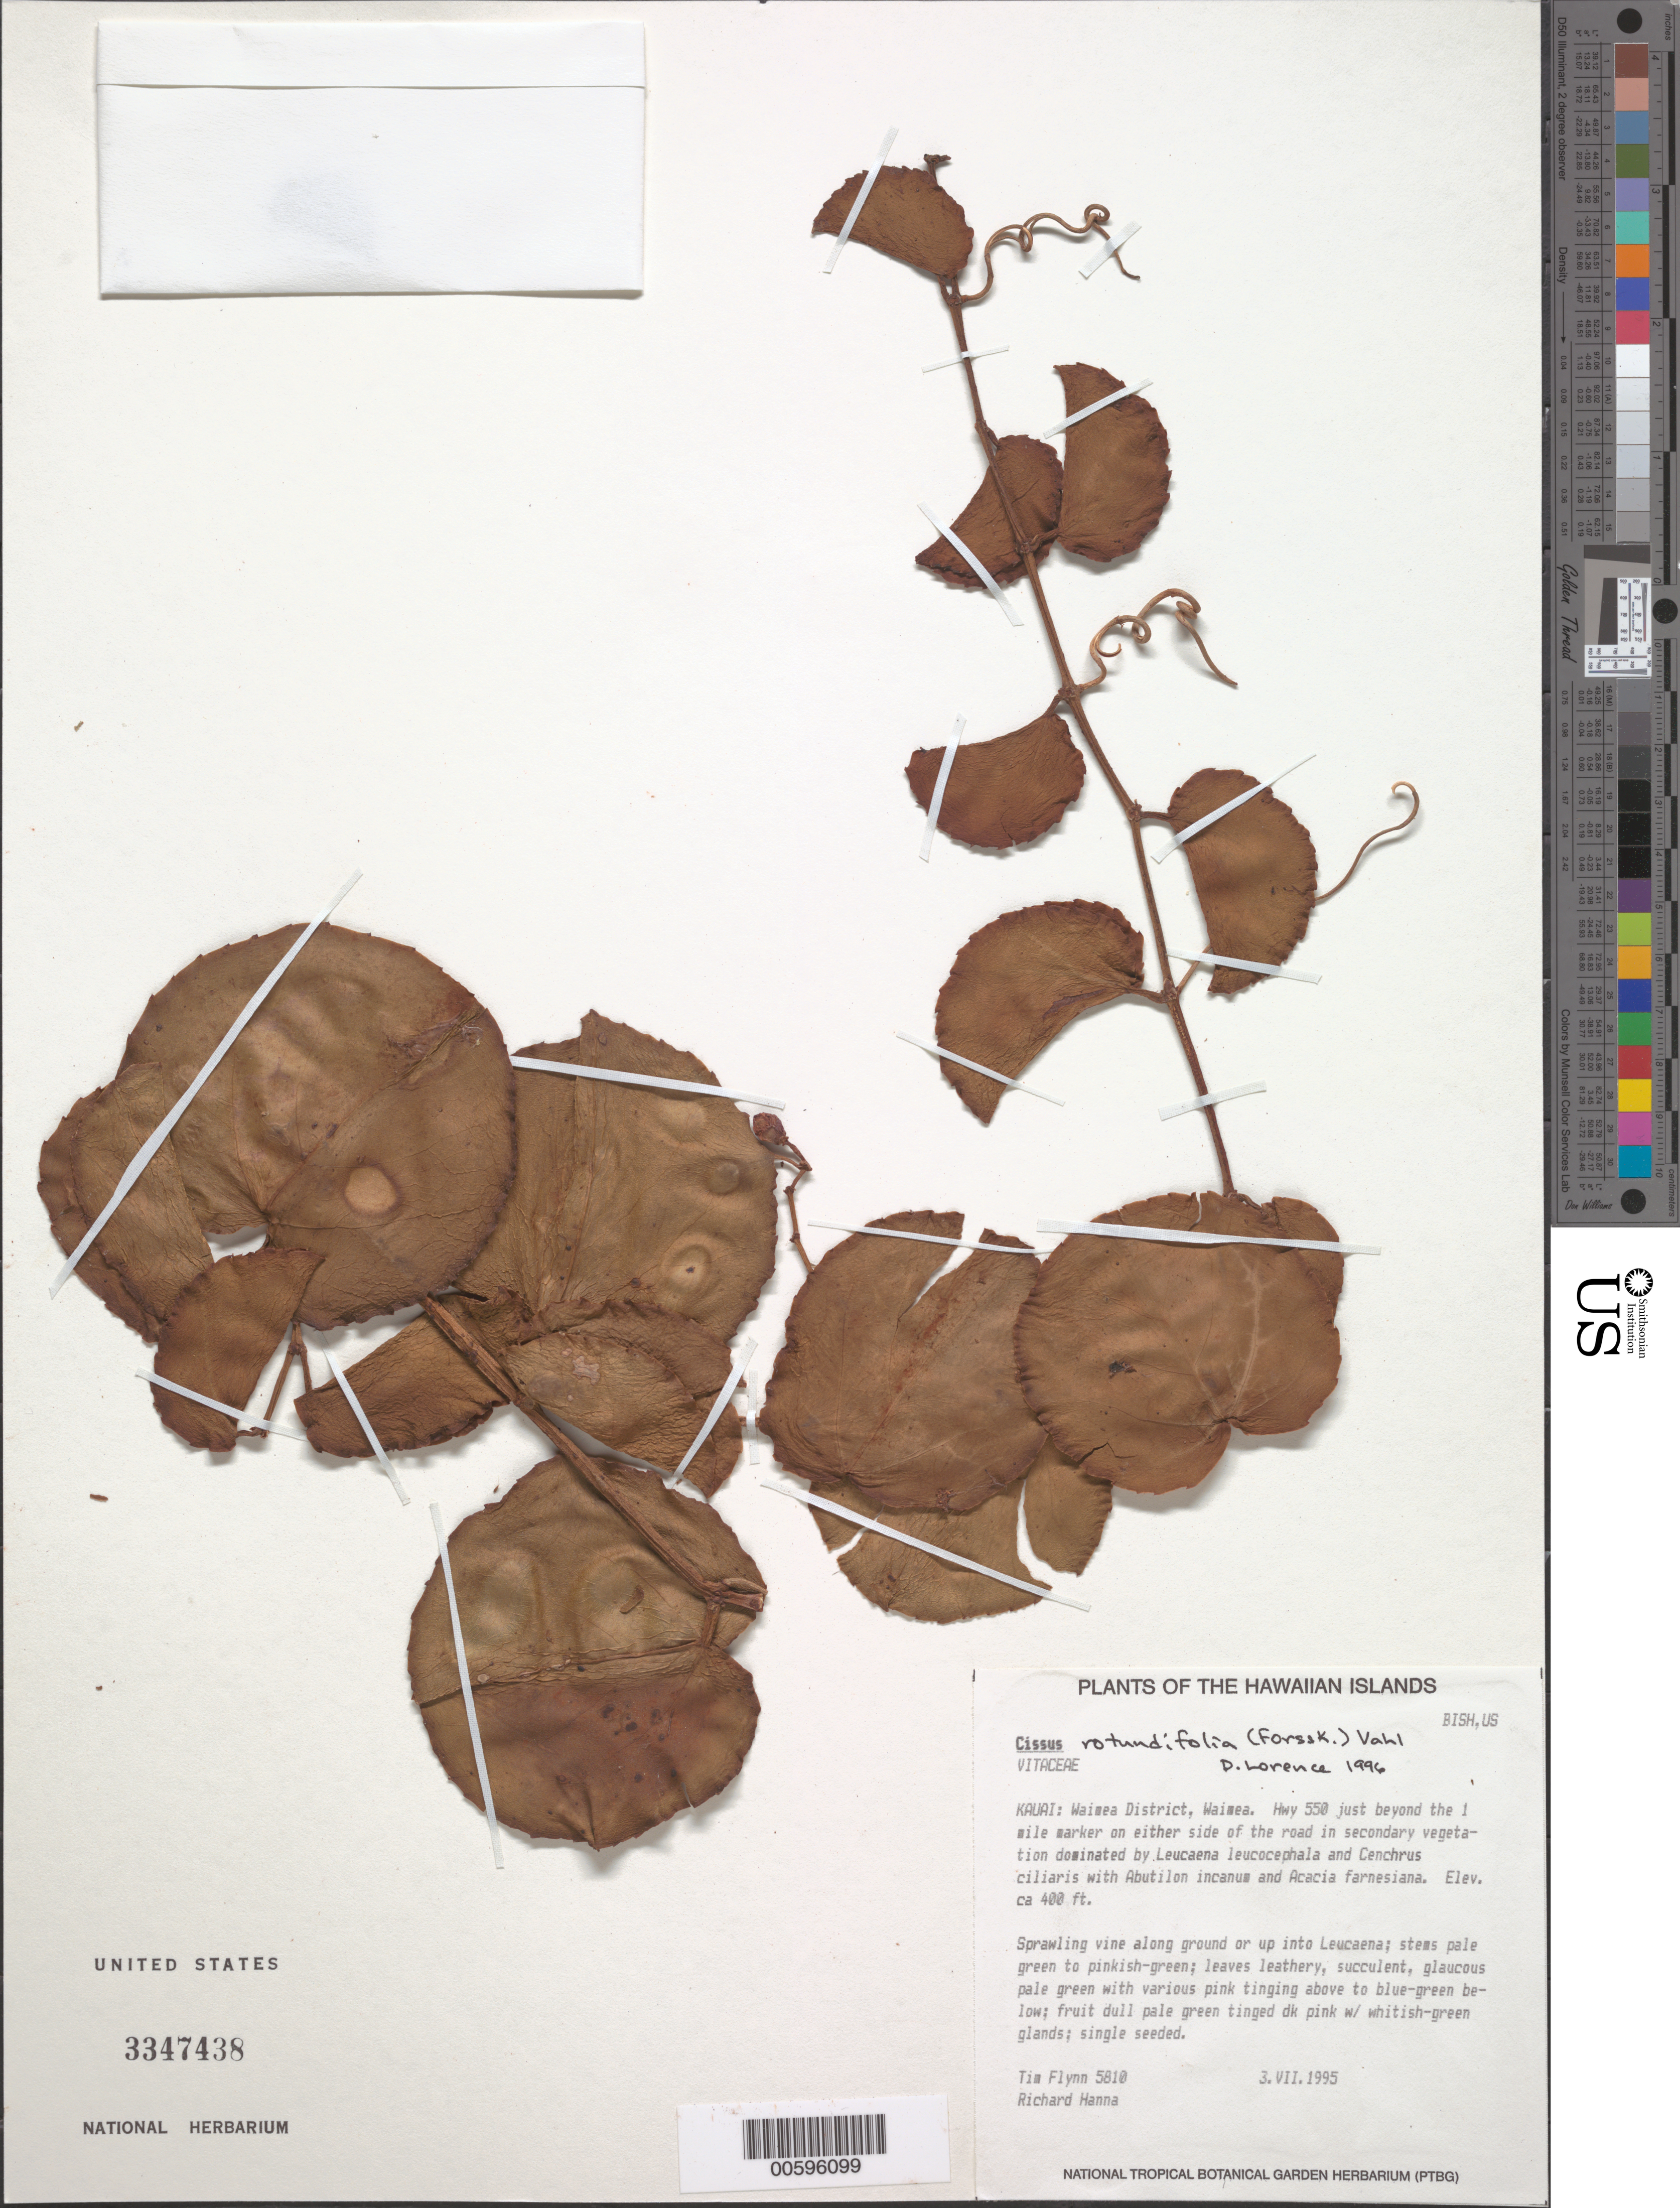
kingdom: Plantae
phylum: Tracheophyta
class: Magnoliopsida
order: Vitales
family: Vitaceae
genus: Cissus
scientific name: Cissus rotundifolia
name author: (Forssk.) Vahl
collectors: T. W. Flynn & R. Hanna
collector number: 5810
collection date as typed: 3 Jul 1995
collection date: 1995-07-03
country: United States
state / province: Hawaii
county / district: Kauai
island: Kaua'i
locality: Waimea Dist, Waimea. Hwy 550 just beyond the 1 mi marker on either side of the road.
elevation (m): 122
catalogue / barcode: US 3347438